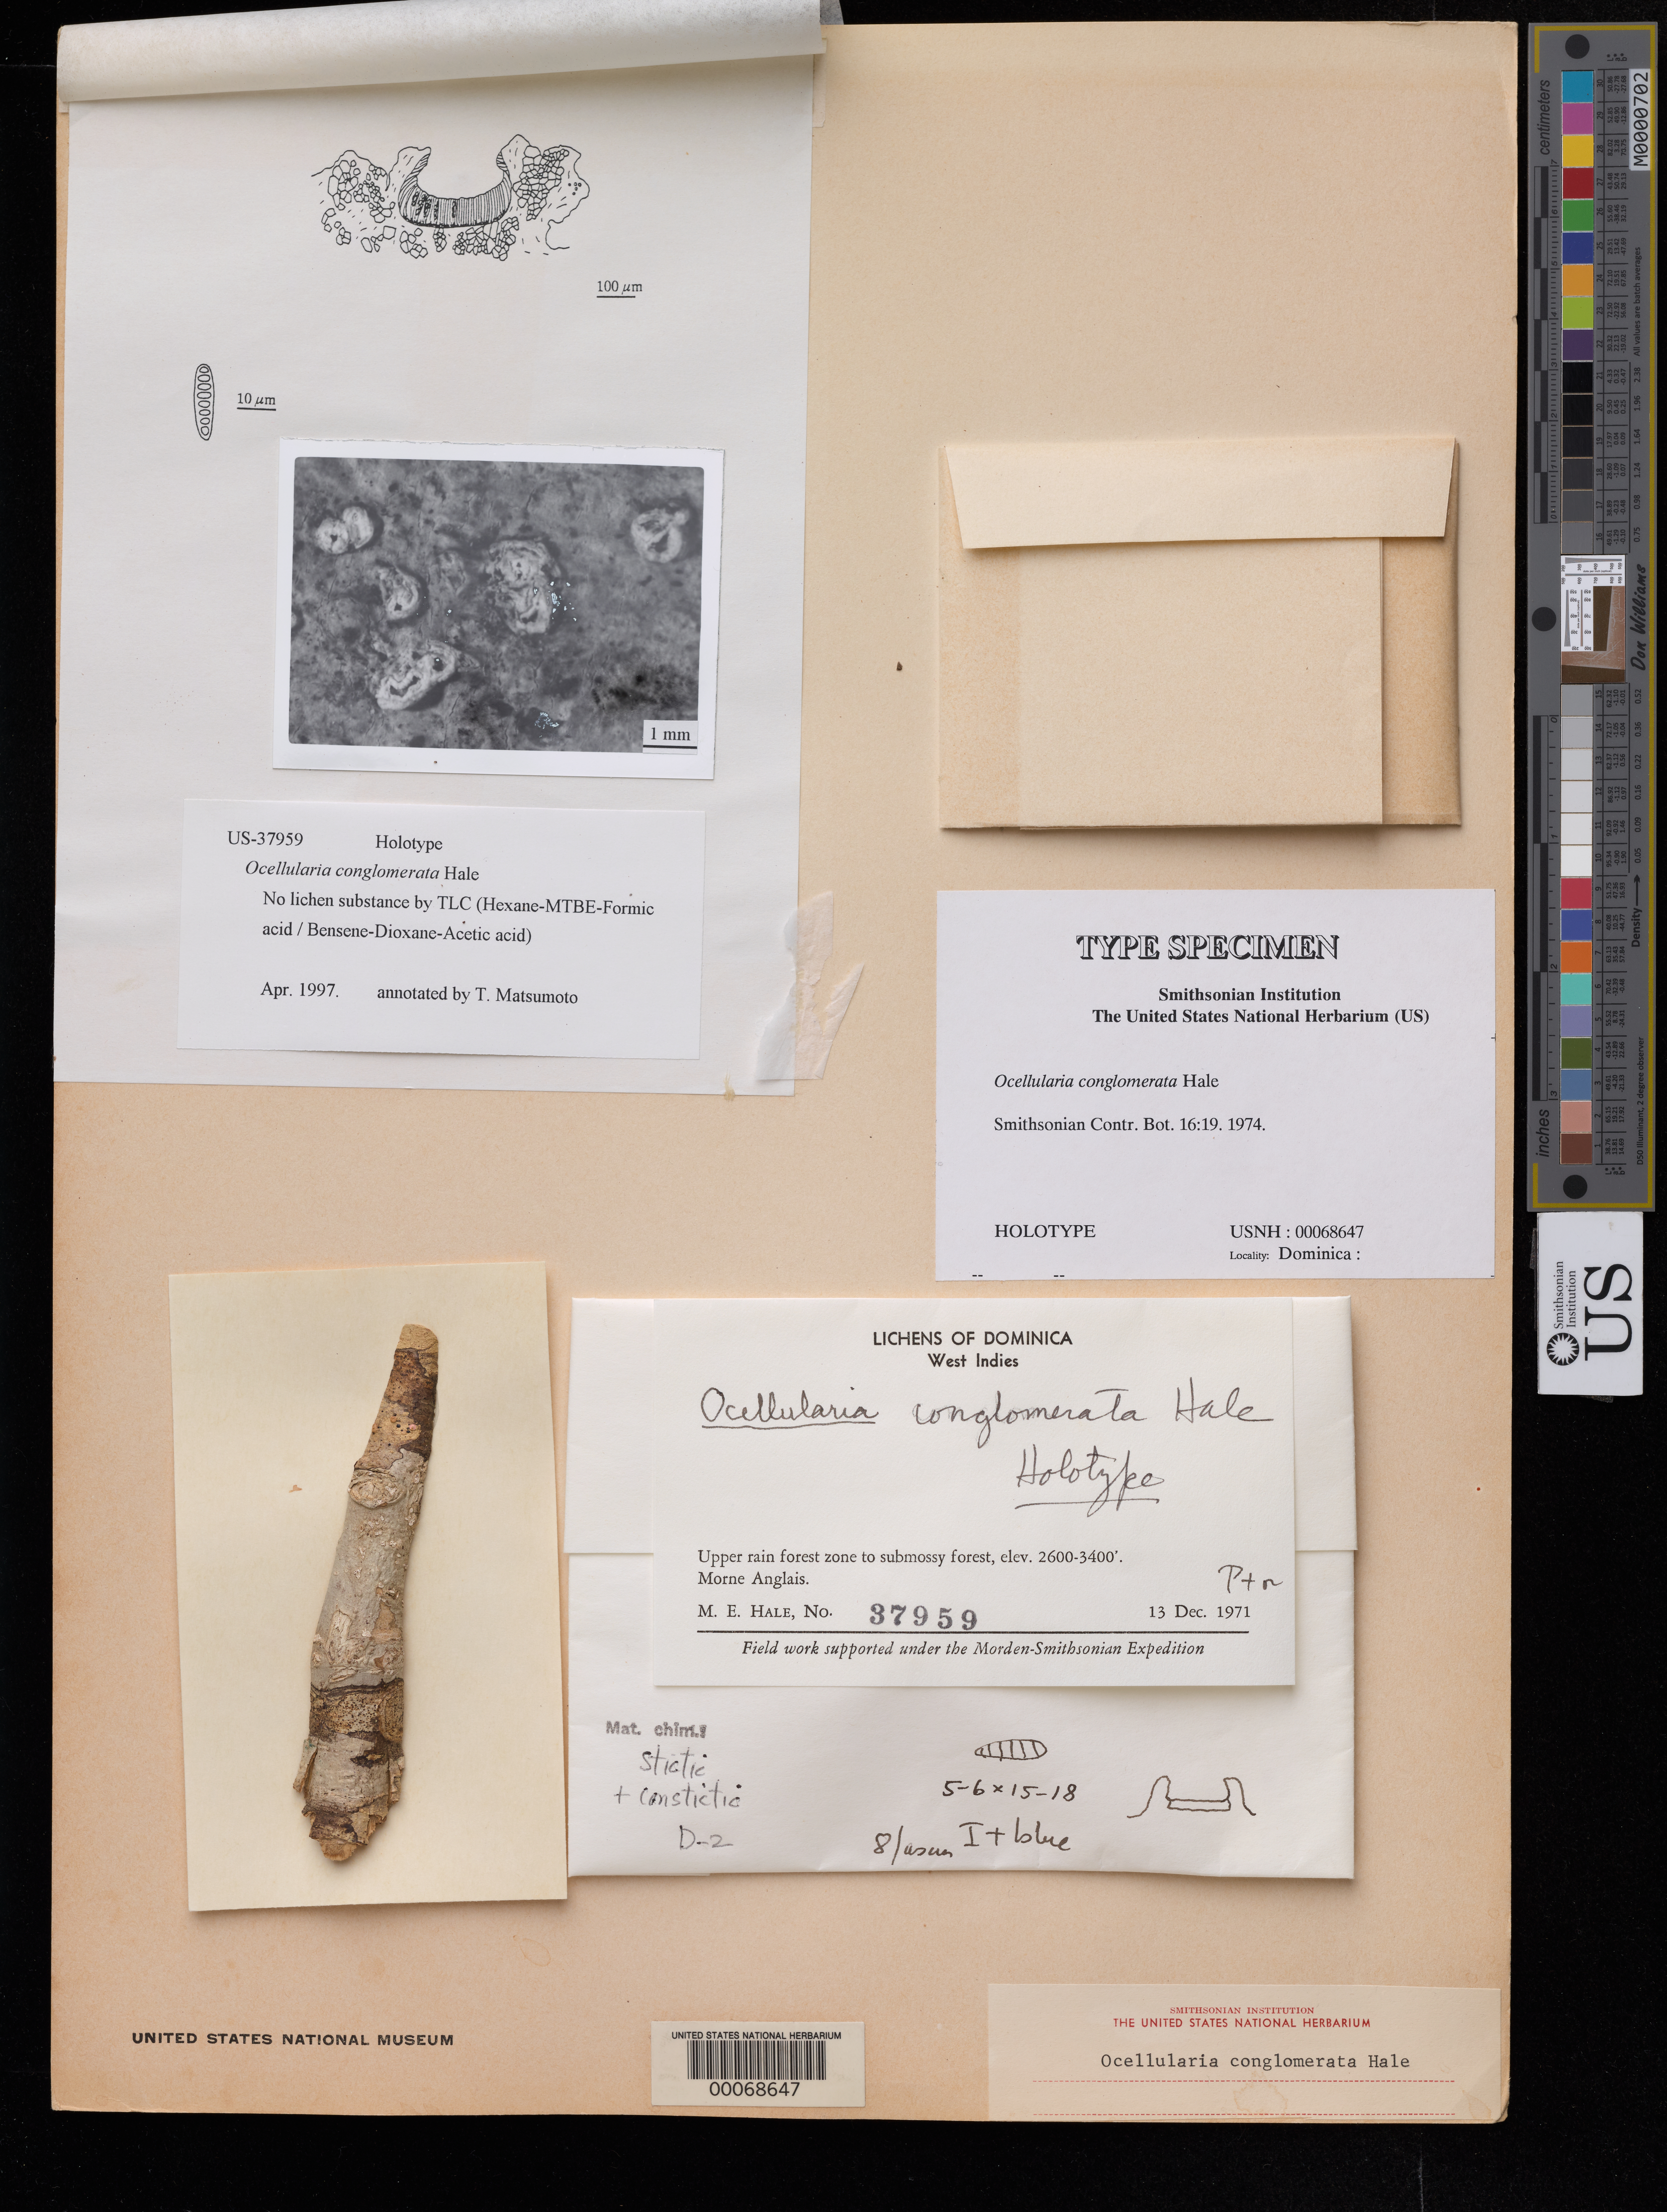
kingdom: Fungi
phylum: Ascomycota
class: Lecanoromycetes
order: Ostropales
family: Graphidaceae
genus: Ocellularia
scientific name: Ocellularia conglomerata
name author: Hale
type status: Holotype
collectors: M. Hale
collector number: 37959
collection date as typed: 13 Dec 1971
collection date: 1971-12-13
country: Dominica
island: Dominica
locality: Morne Anglais.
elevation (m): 792